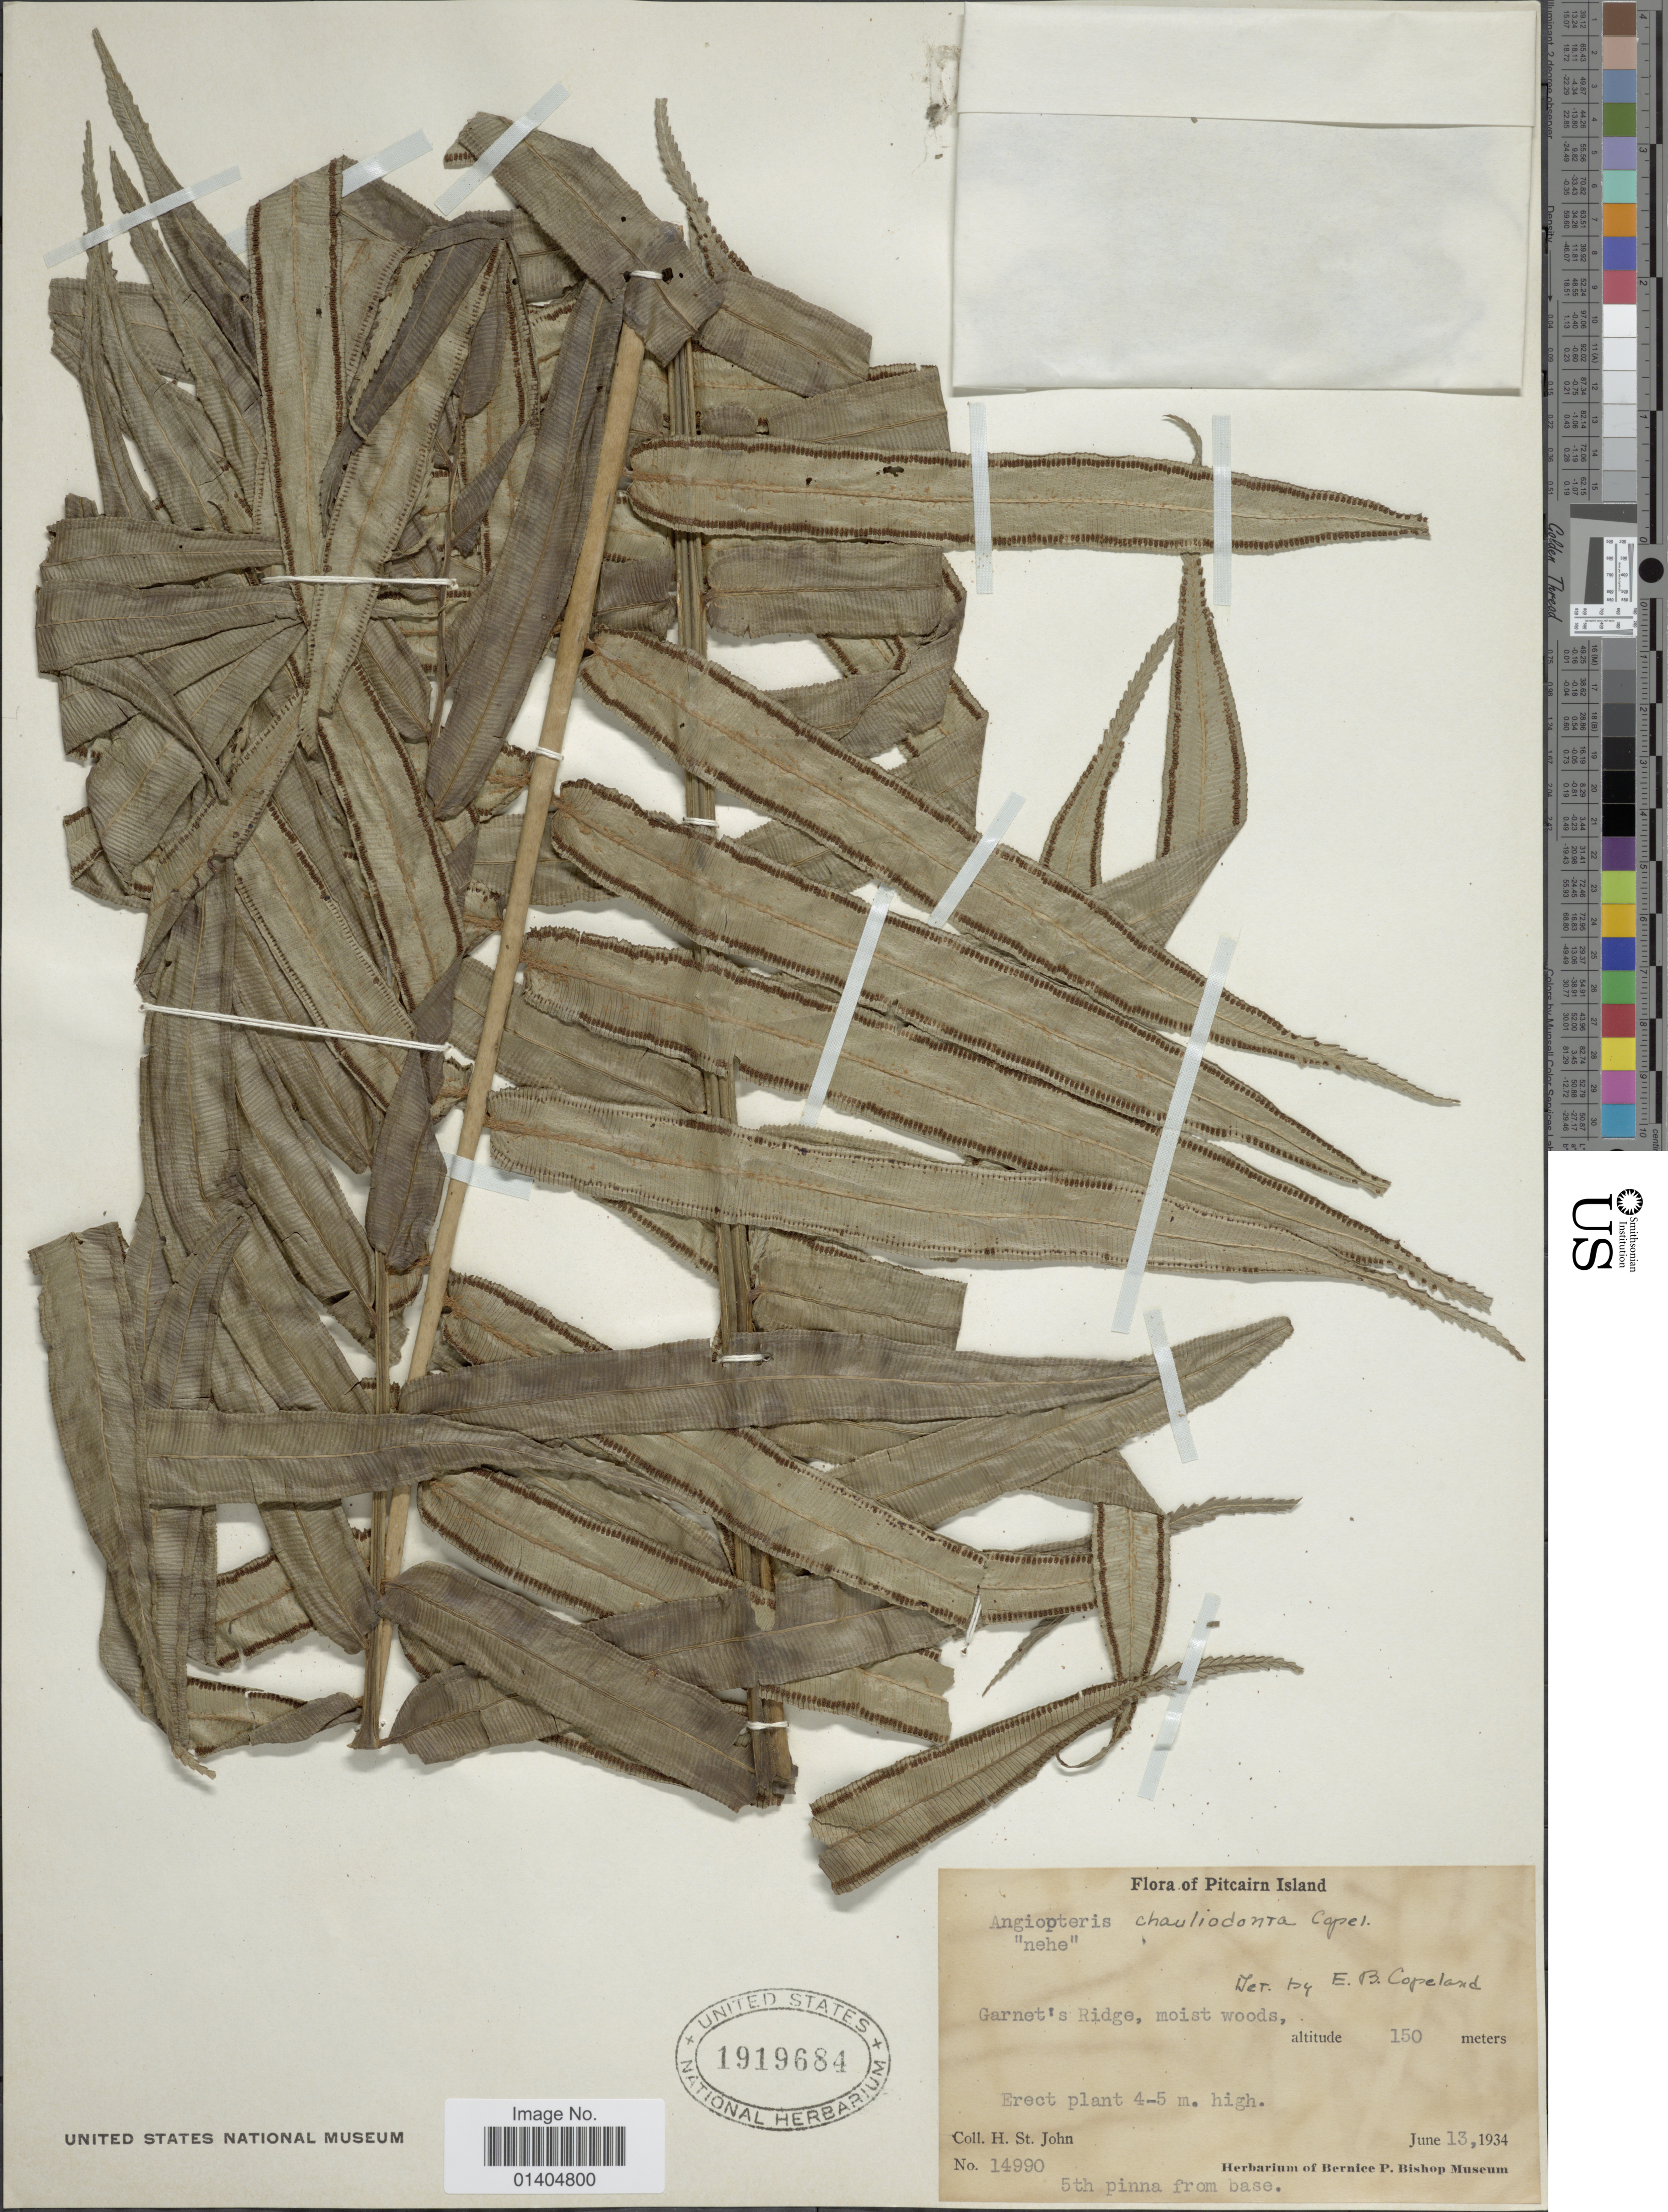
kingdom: Plantae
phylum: Tracheophyta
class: Polypodiopsida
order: Marattiales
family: Marattiaceae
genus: Angiopteris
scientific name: Angiopteris chauliodonta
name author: Copel.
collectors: H. St. John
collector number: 14990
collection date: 1934-06-13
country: Pitcairn Islands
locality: Garnet's Ridge, moist woods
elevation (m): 150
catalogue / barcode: US 1919684